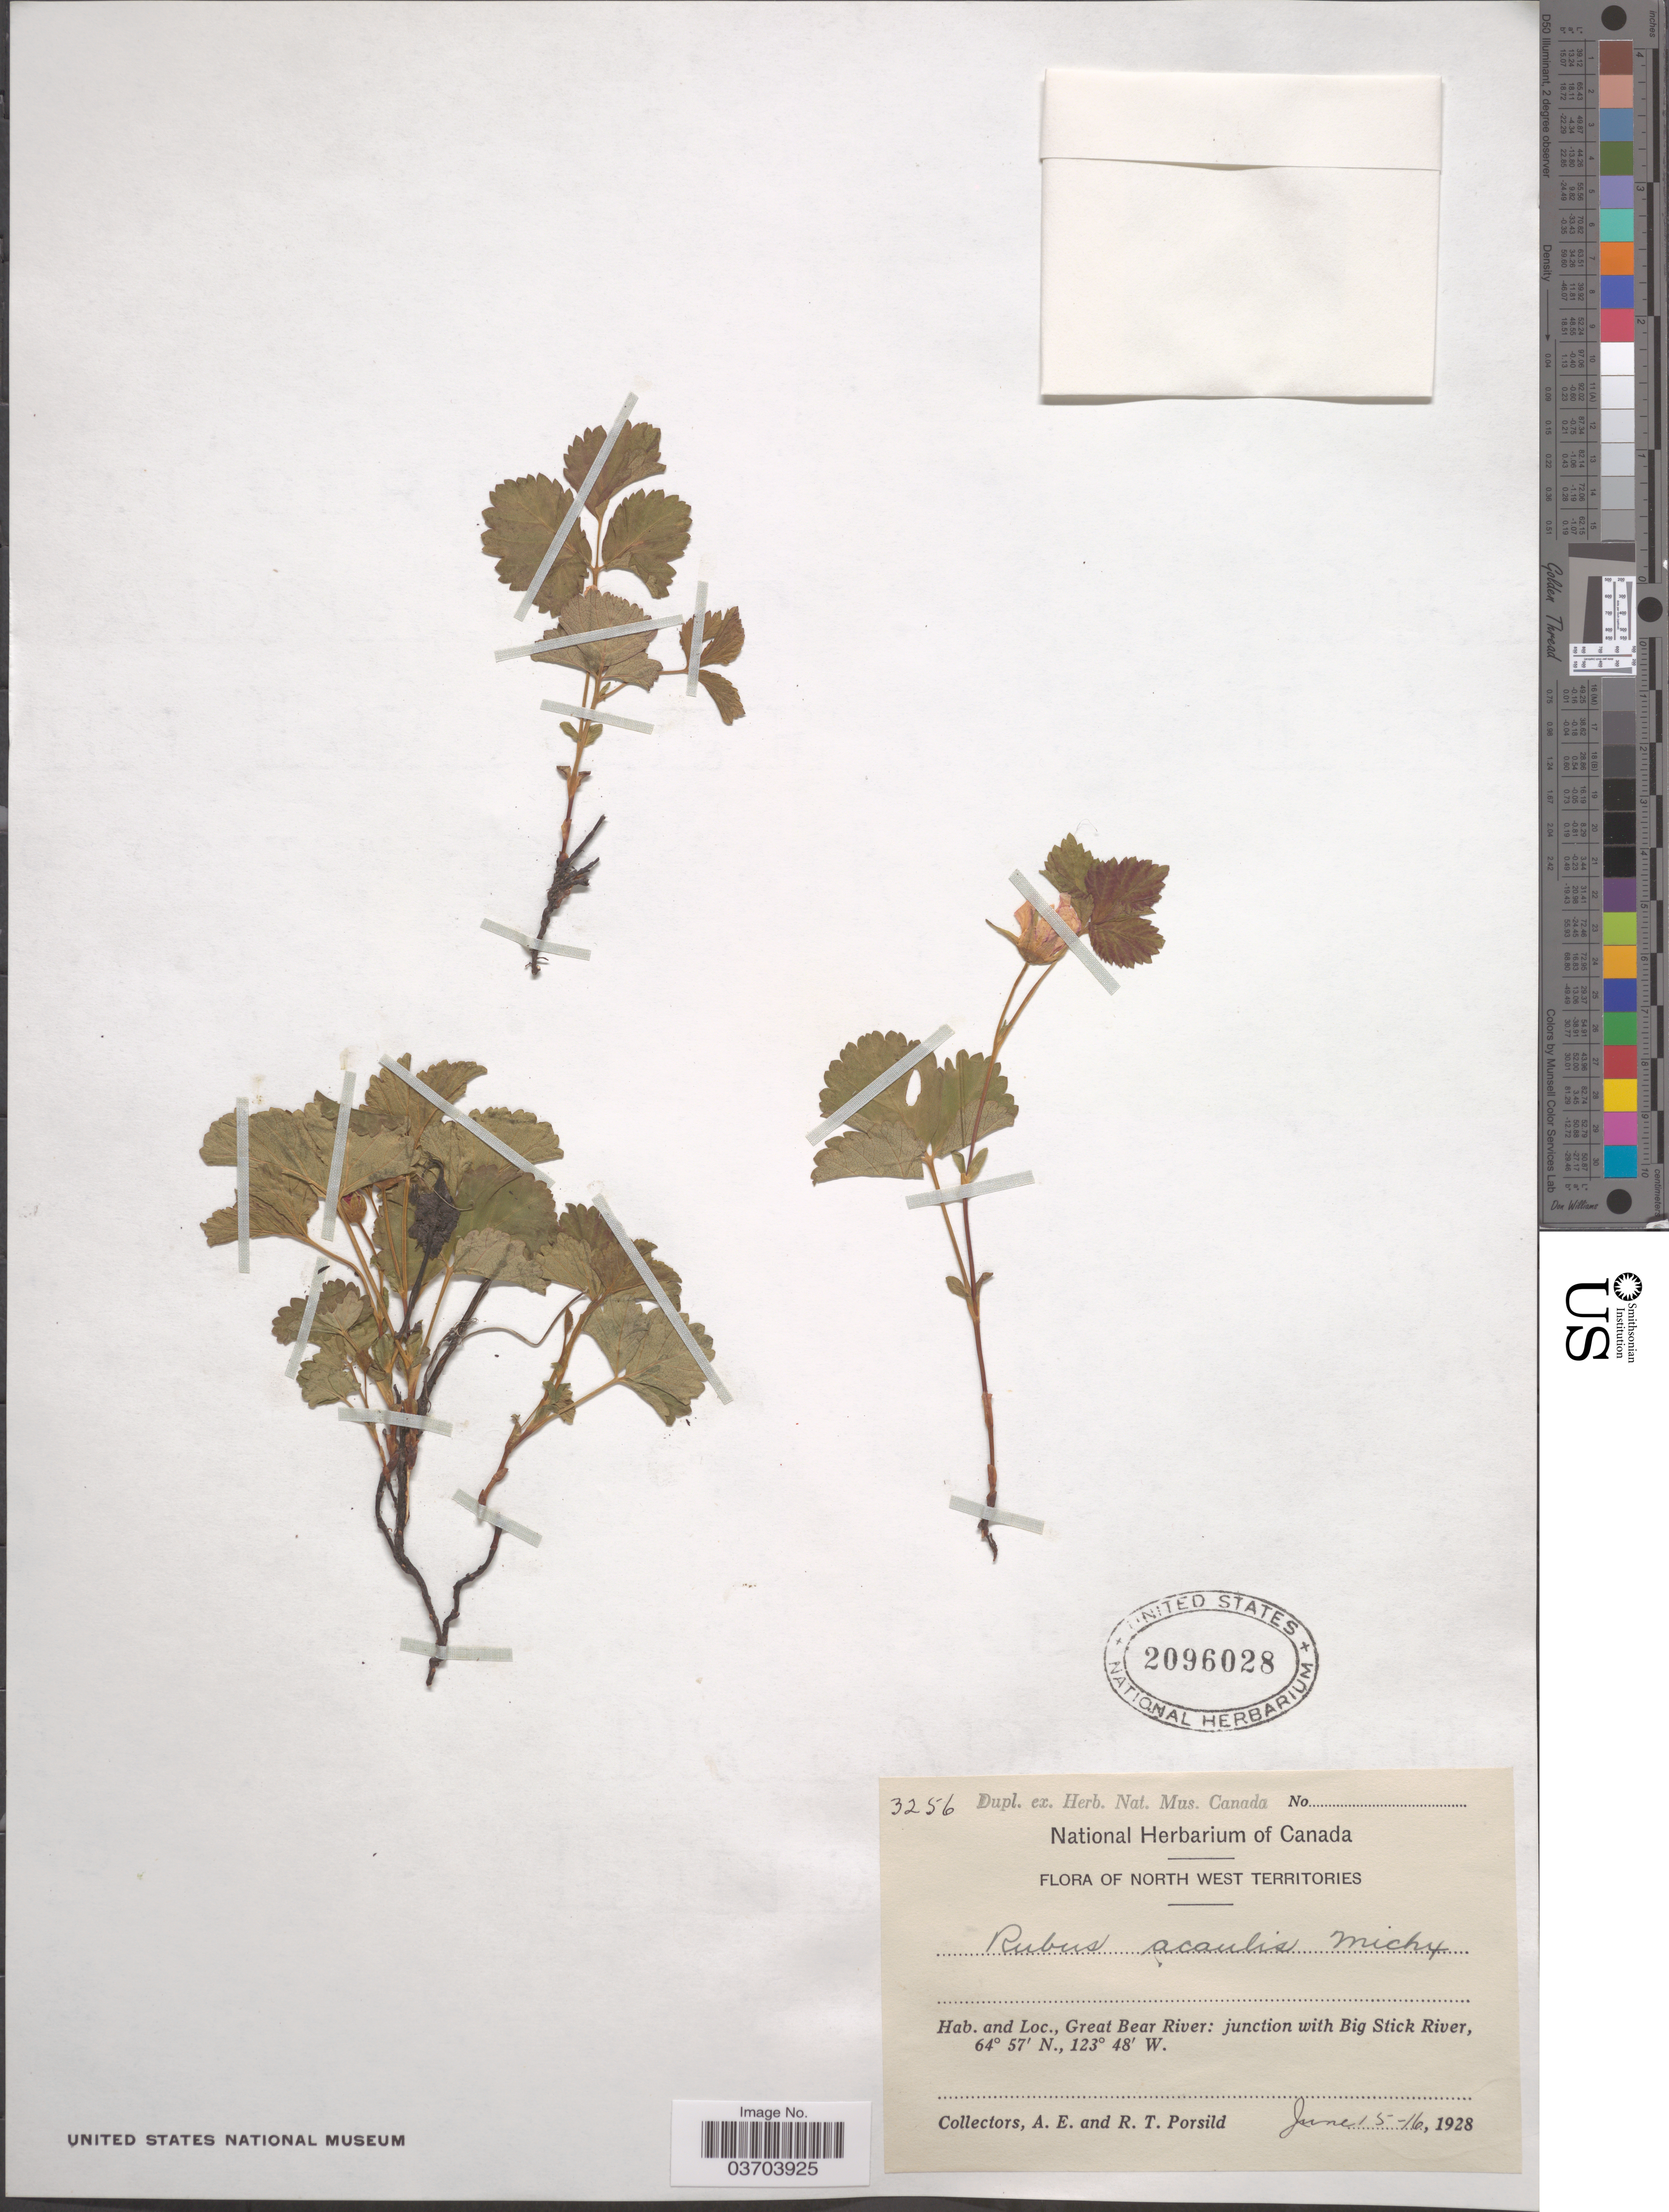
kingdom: Plantae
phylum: Tracheophyta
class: Magnoliopsida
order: Rosales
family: Rosaceae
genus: Rubus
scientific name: Rubus acaulis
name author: Michx.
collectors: A. E. Porsild & R. T. Porsild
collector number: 3256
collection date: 1928-06-15/1928-06-16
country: Canada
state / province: Northwest Territories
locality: North West Territories. Great Bear River: junction with Big Stick River.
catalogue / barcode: US 2096028